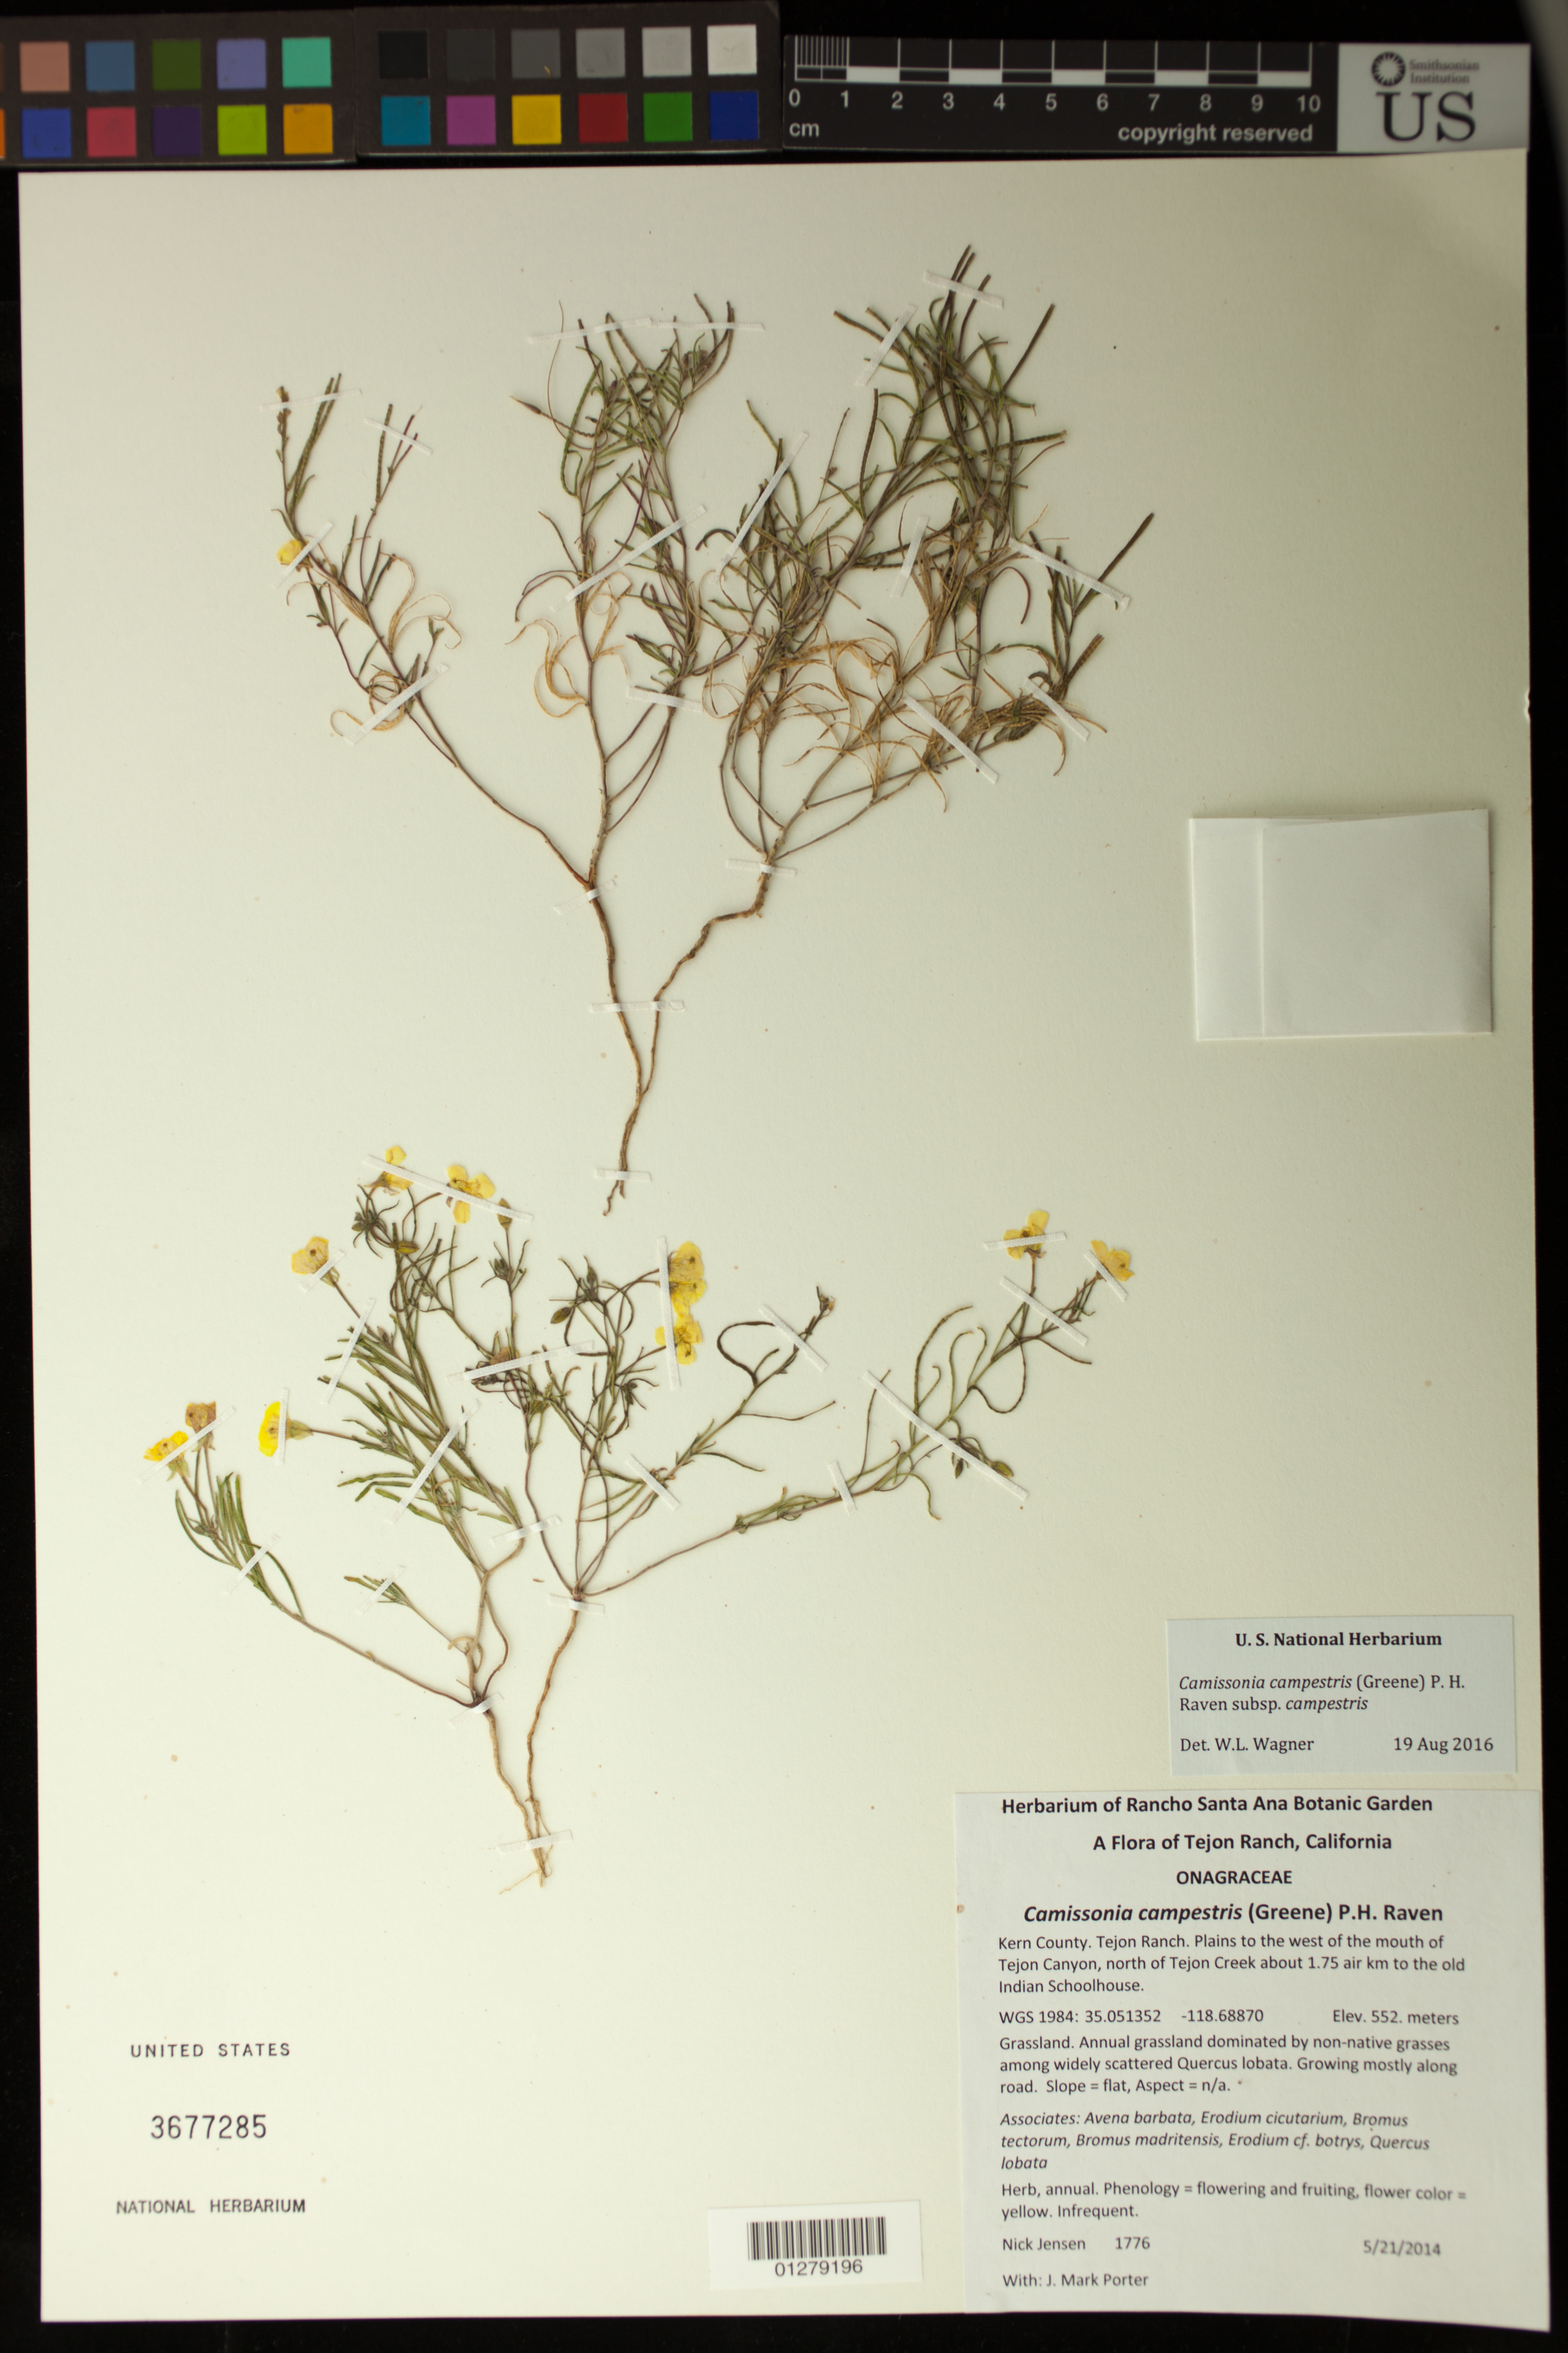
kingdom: Plantae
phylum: Tracheophyta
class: Magnoliopsida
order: Myrtales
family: Onagraceae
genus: Camissonia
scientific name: Camissonia campestris subsp. campestris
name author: (Greene) P.H. Raven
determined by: Wagner, W. L., (BOT), Smithsonian Institution - National Museum of Natural History (UNITED STATES)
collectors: N. Jensen & J. M. Porter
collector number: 1776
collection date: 2014-05-21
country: United States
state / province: California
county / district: Kern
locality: Tejon Ranch, plains to the west of the mouth of Tejon Canyon, north of Tejon Creek about 1.75 air km to the old Indian schoolhouse.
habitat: Annual grassland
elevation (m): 552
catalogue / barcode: US 3677285